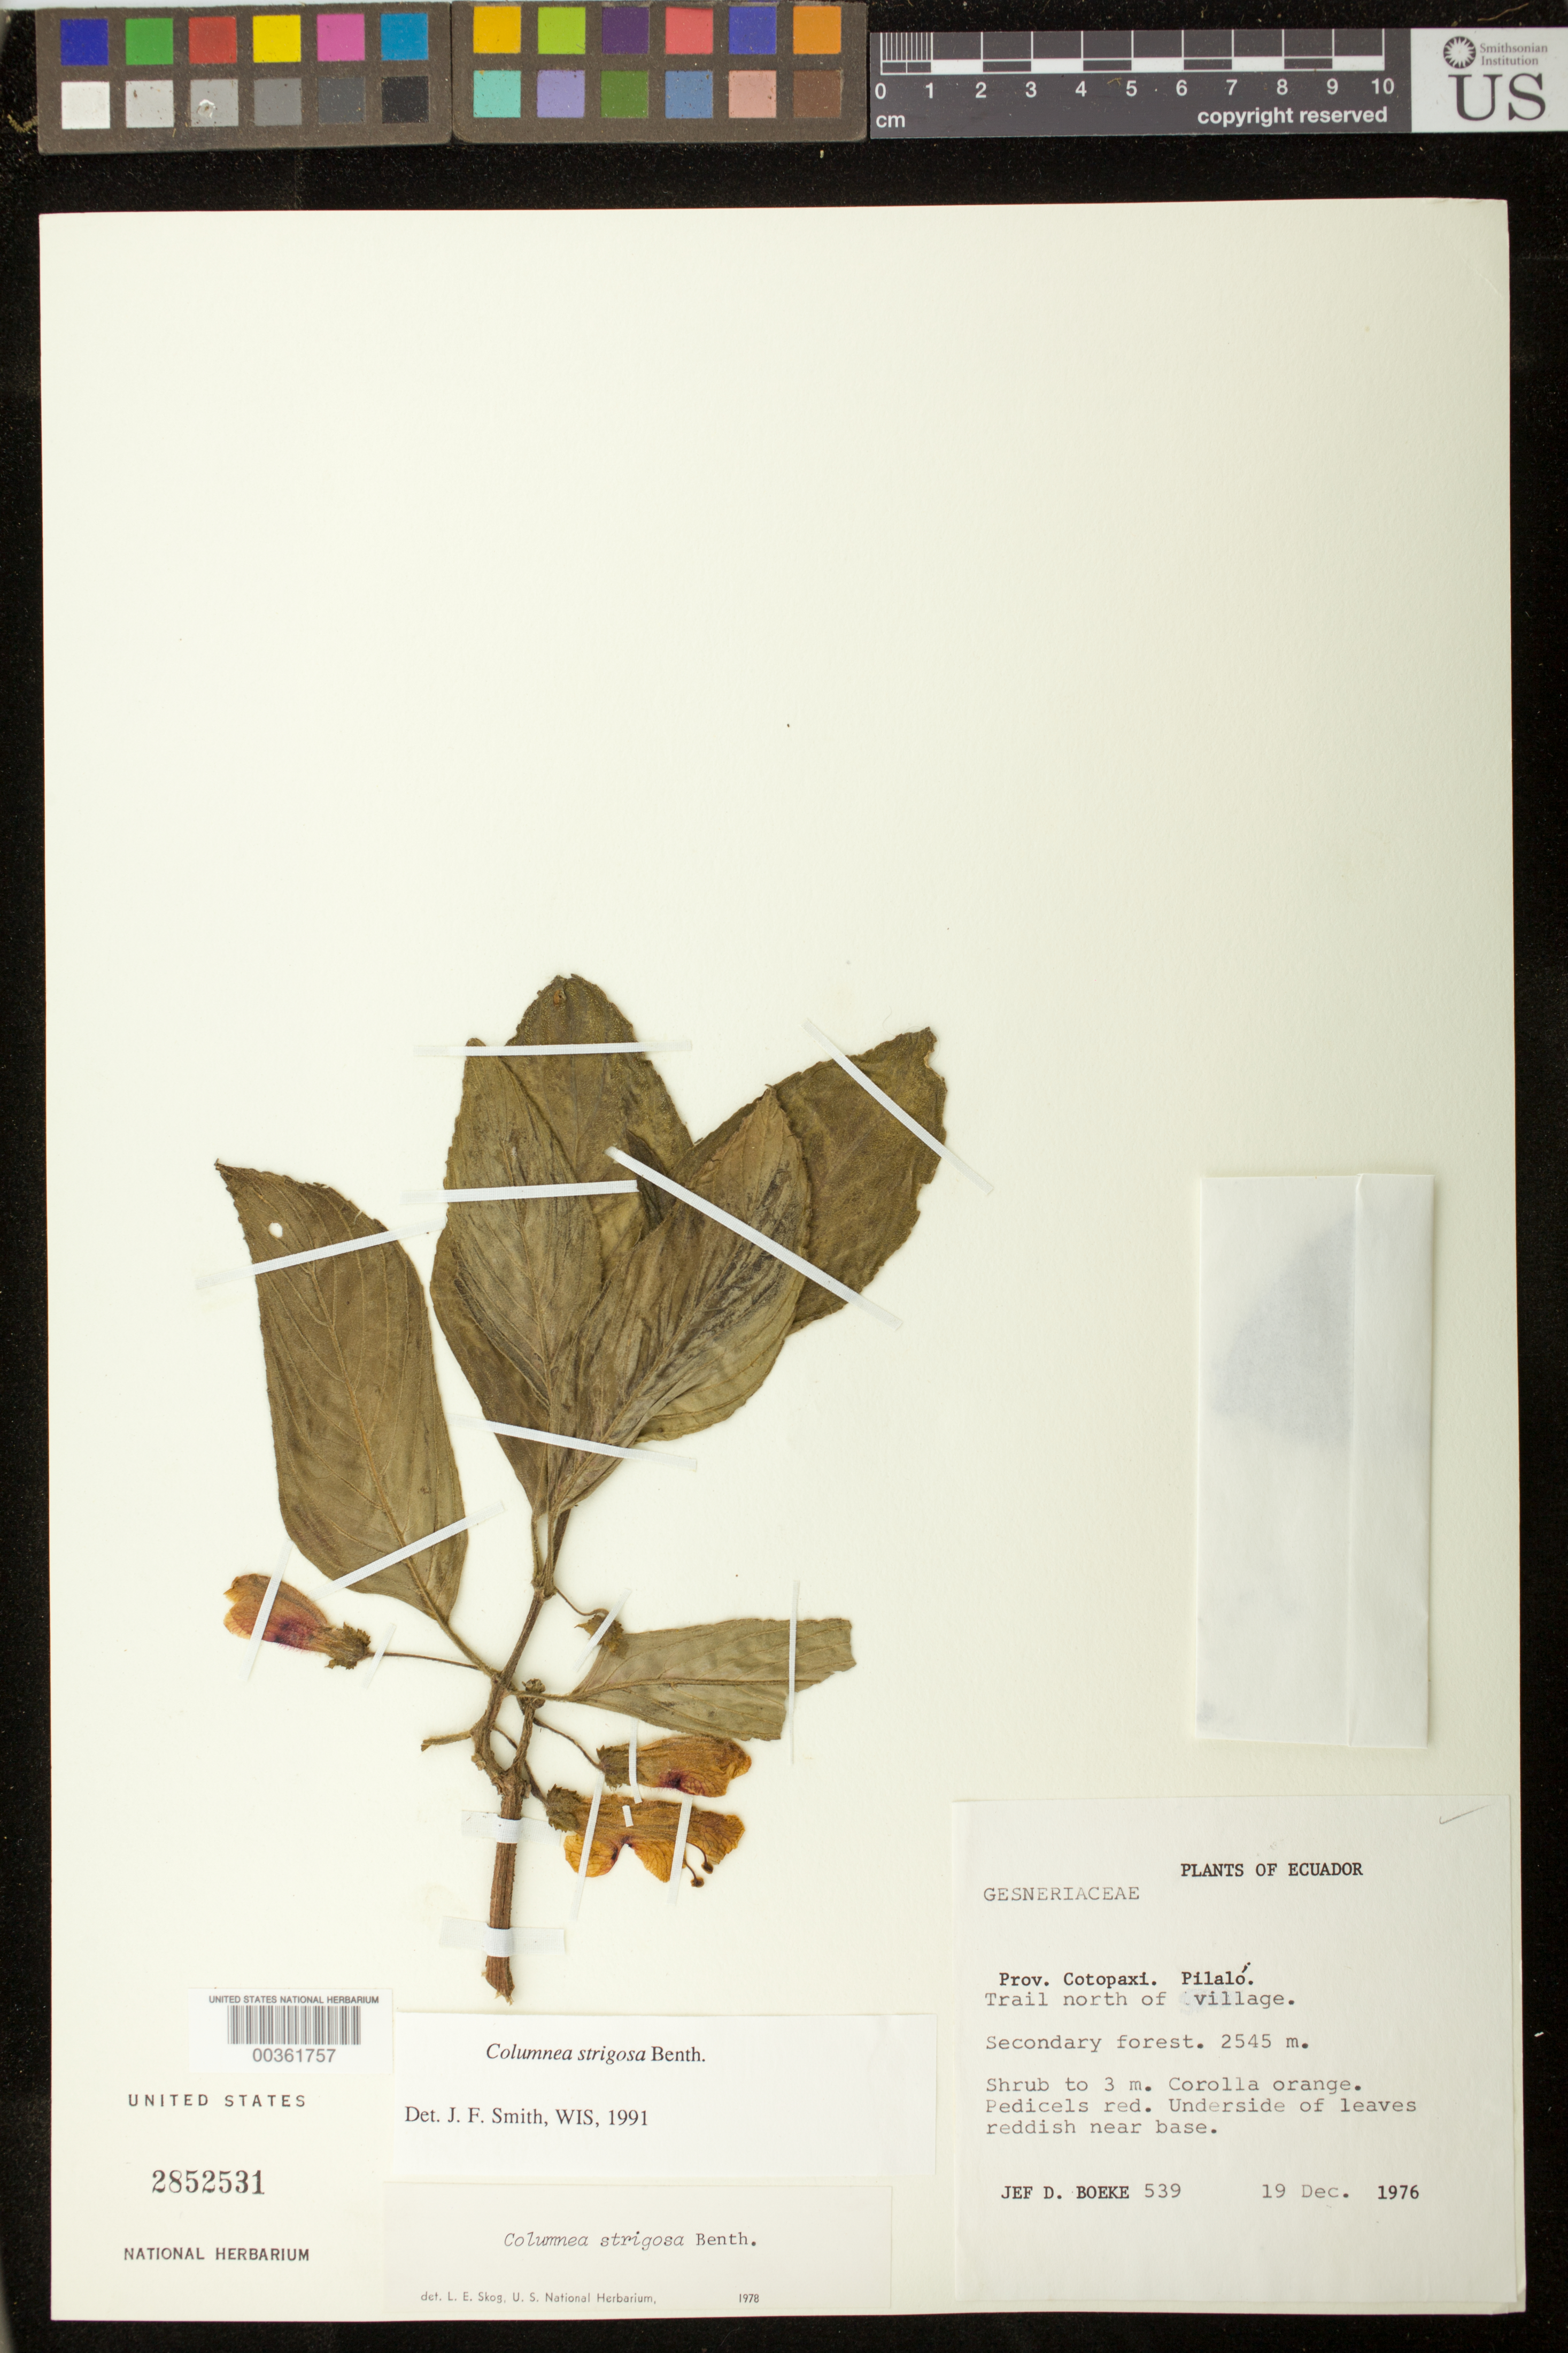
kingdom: Plantae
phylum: Tracheophyta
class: Magnoliopsida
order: Lamiales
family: Gesneriaceae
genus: Columnea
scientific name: Columnea strigosa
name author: Benth.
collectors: J. D. Boeke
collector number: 539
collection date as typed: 19 Dec 1976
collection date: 1976-12-19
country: Ecuador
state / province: Cotopaxi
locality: Pilalo, trail N of village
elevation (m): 2545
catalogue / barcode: US 2852531